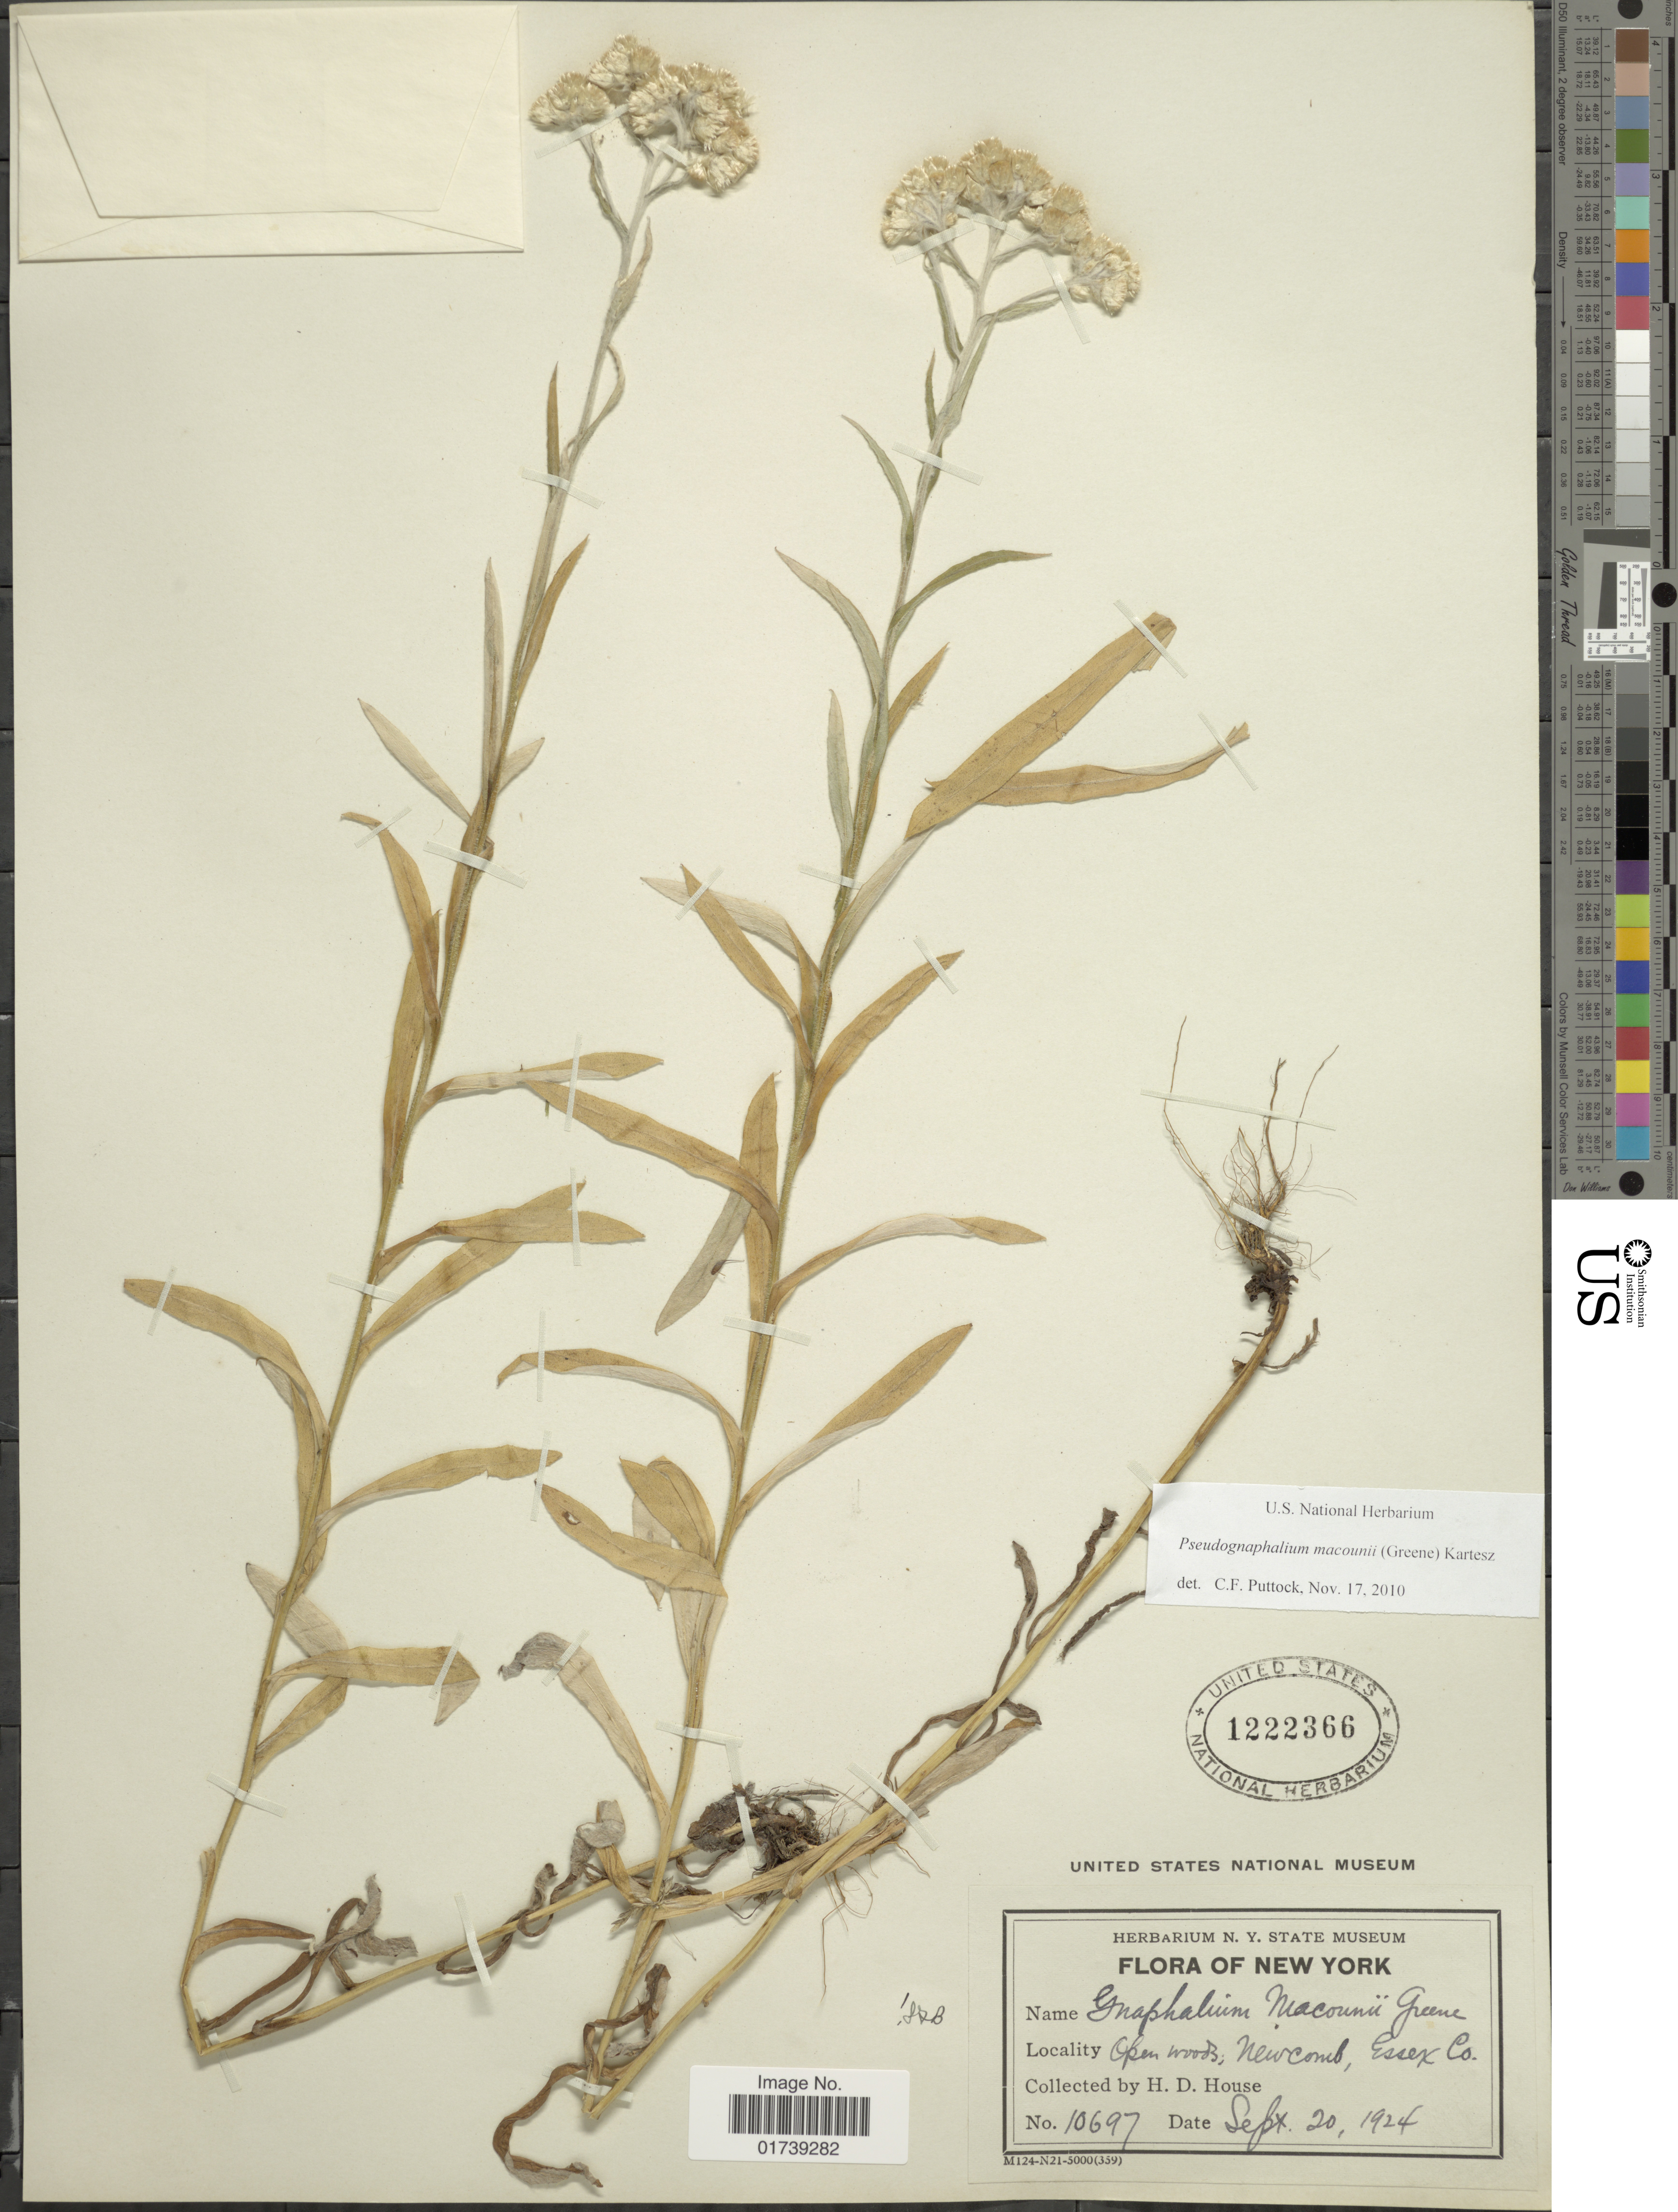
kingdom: Plantae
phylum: Tracheophyta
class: Magnoliopsida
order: Asterales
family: Asteraceae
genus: Pseudognaphalium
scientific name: Pseudognaphalium macounii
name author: (Greene) Kartesz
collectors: H. D. House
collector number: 10697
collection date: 1924-09-20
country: United States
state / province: New York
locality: New Comb, Essex Co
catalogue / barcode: US 1222366